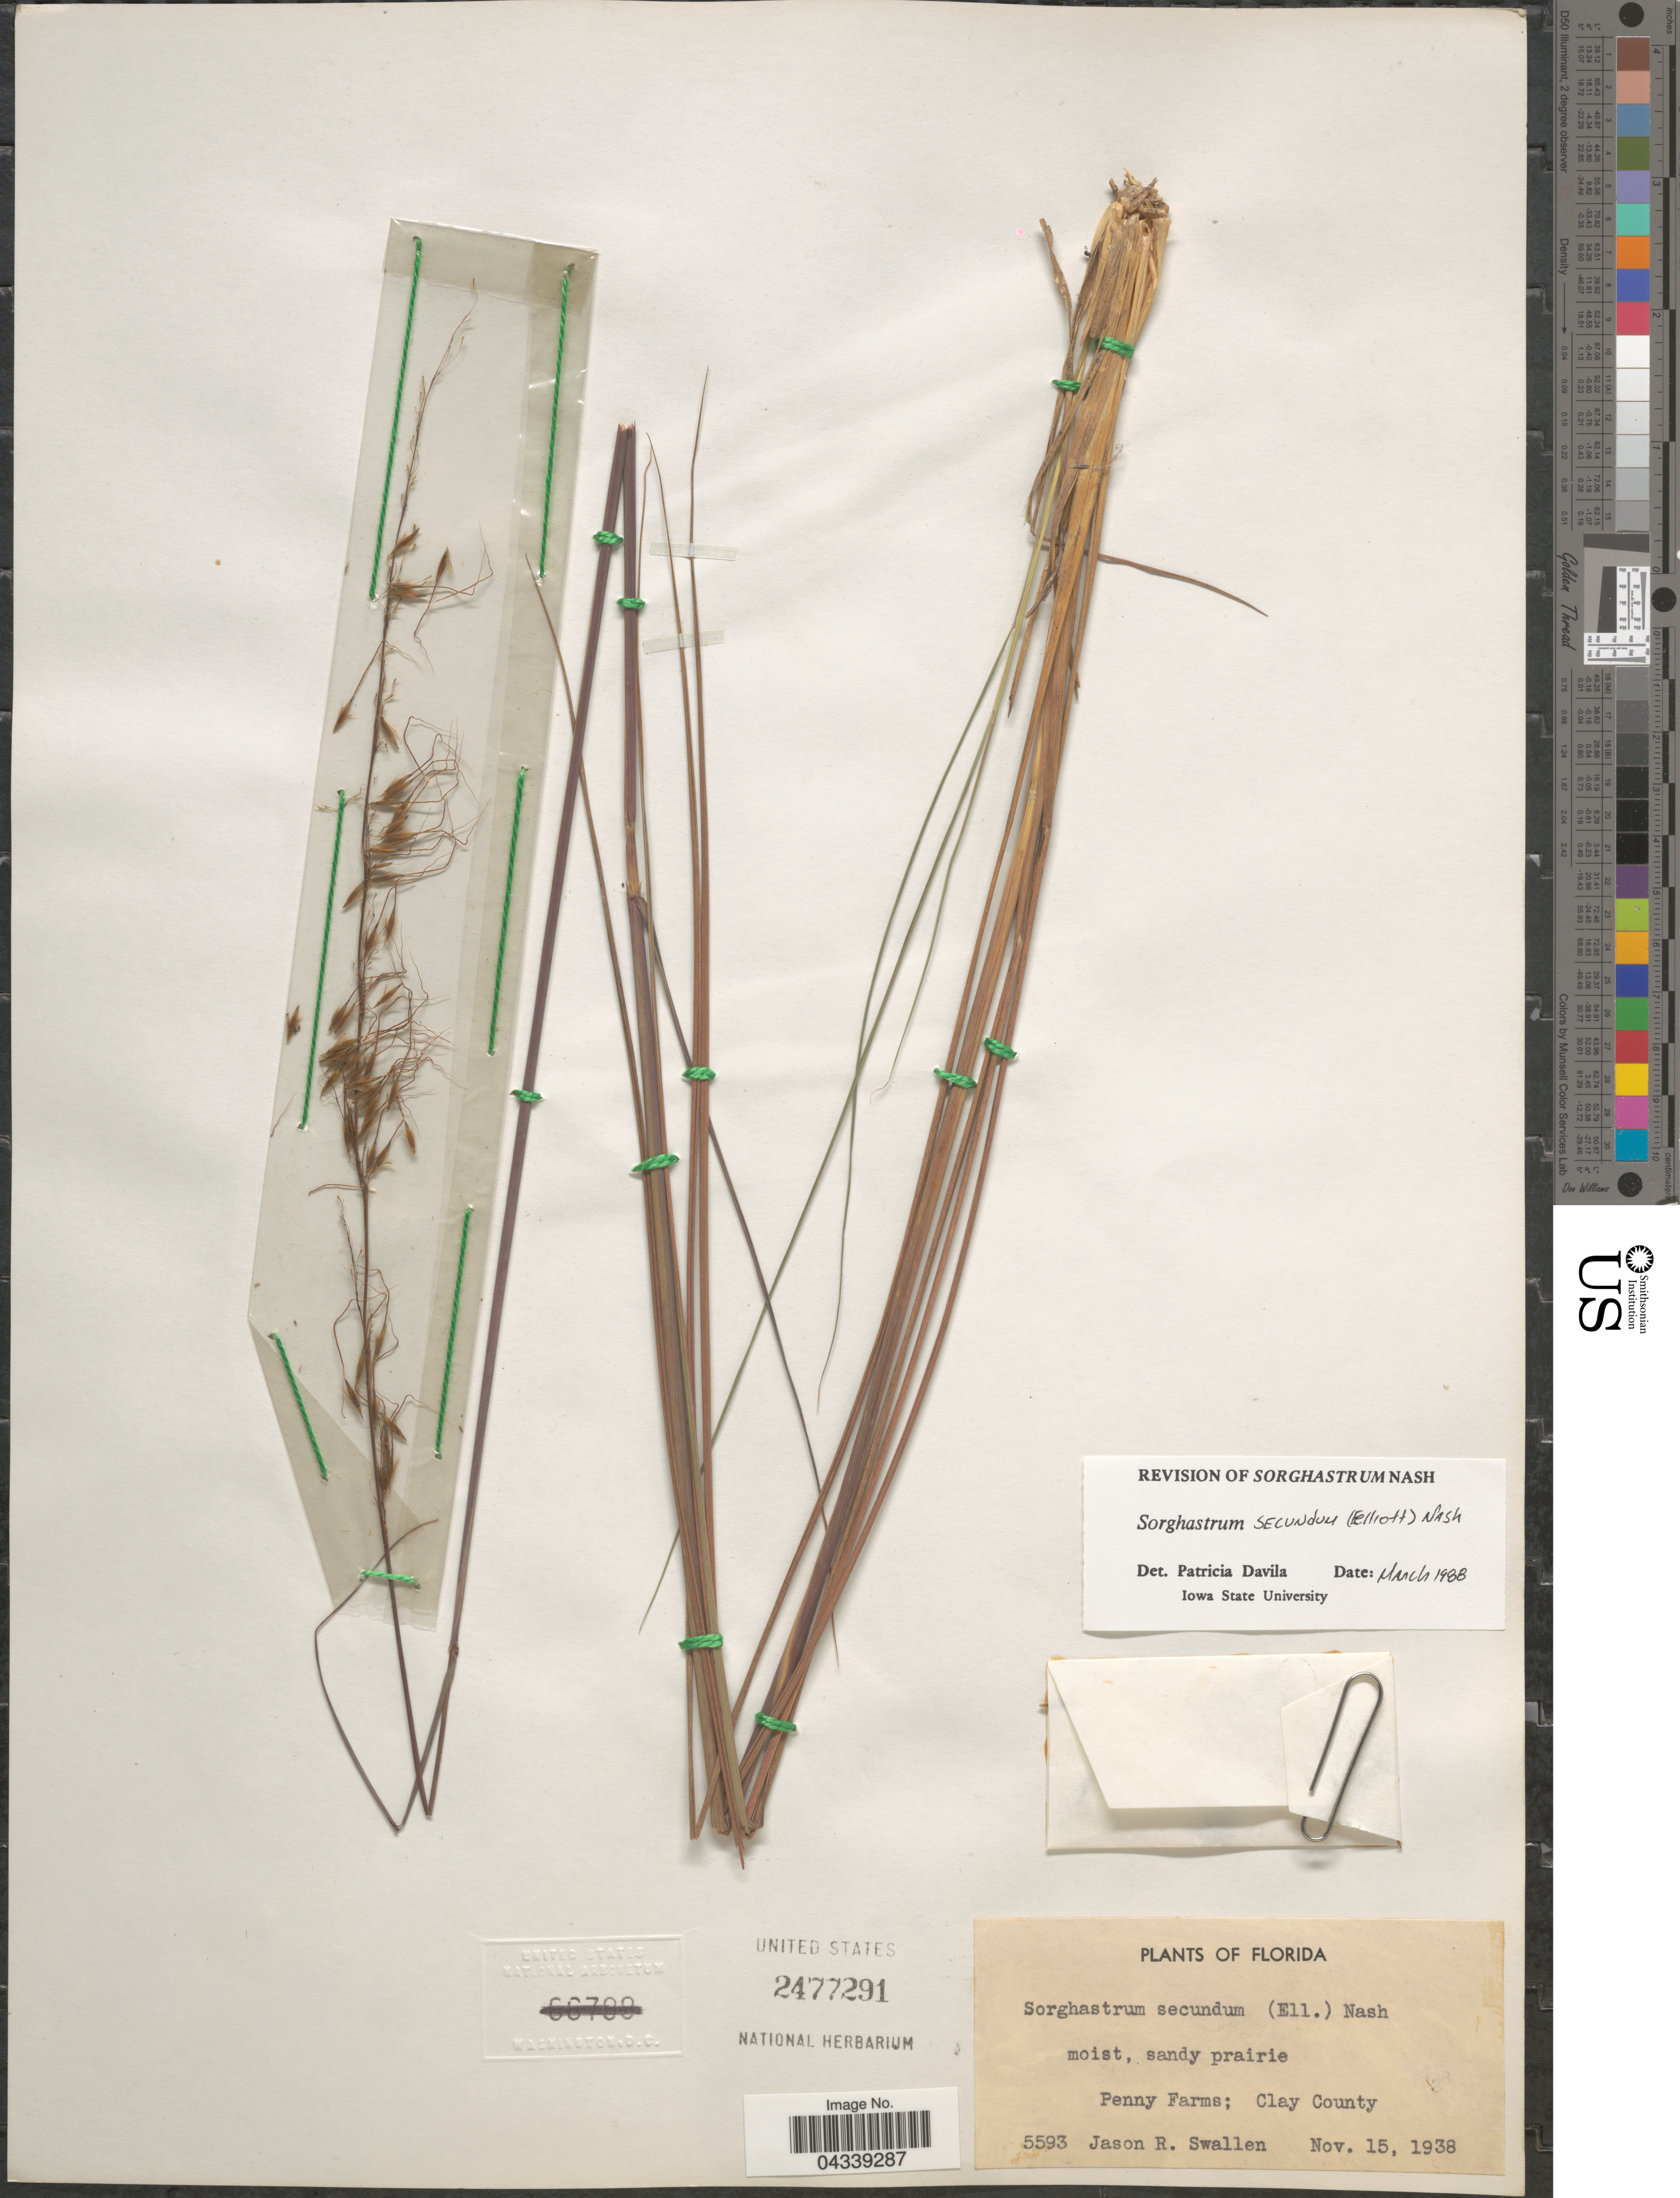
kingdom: Plantae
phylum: Tracheophyta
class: Liliopsida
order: Poales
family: Poaceae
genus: Sorghastrum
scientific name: Sorghastrum secundum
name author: (Elliott) Nash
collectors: J. R. Swallen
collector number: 5593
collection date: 1938-11-15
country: United States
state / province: Florida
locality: Penny Farms; Clay County.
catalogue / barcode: US 2477291